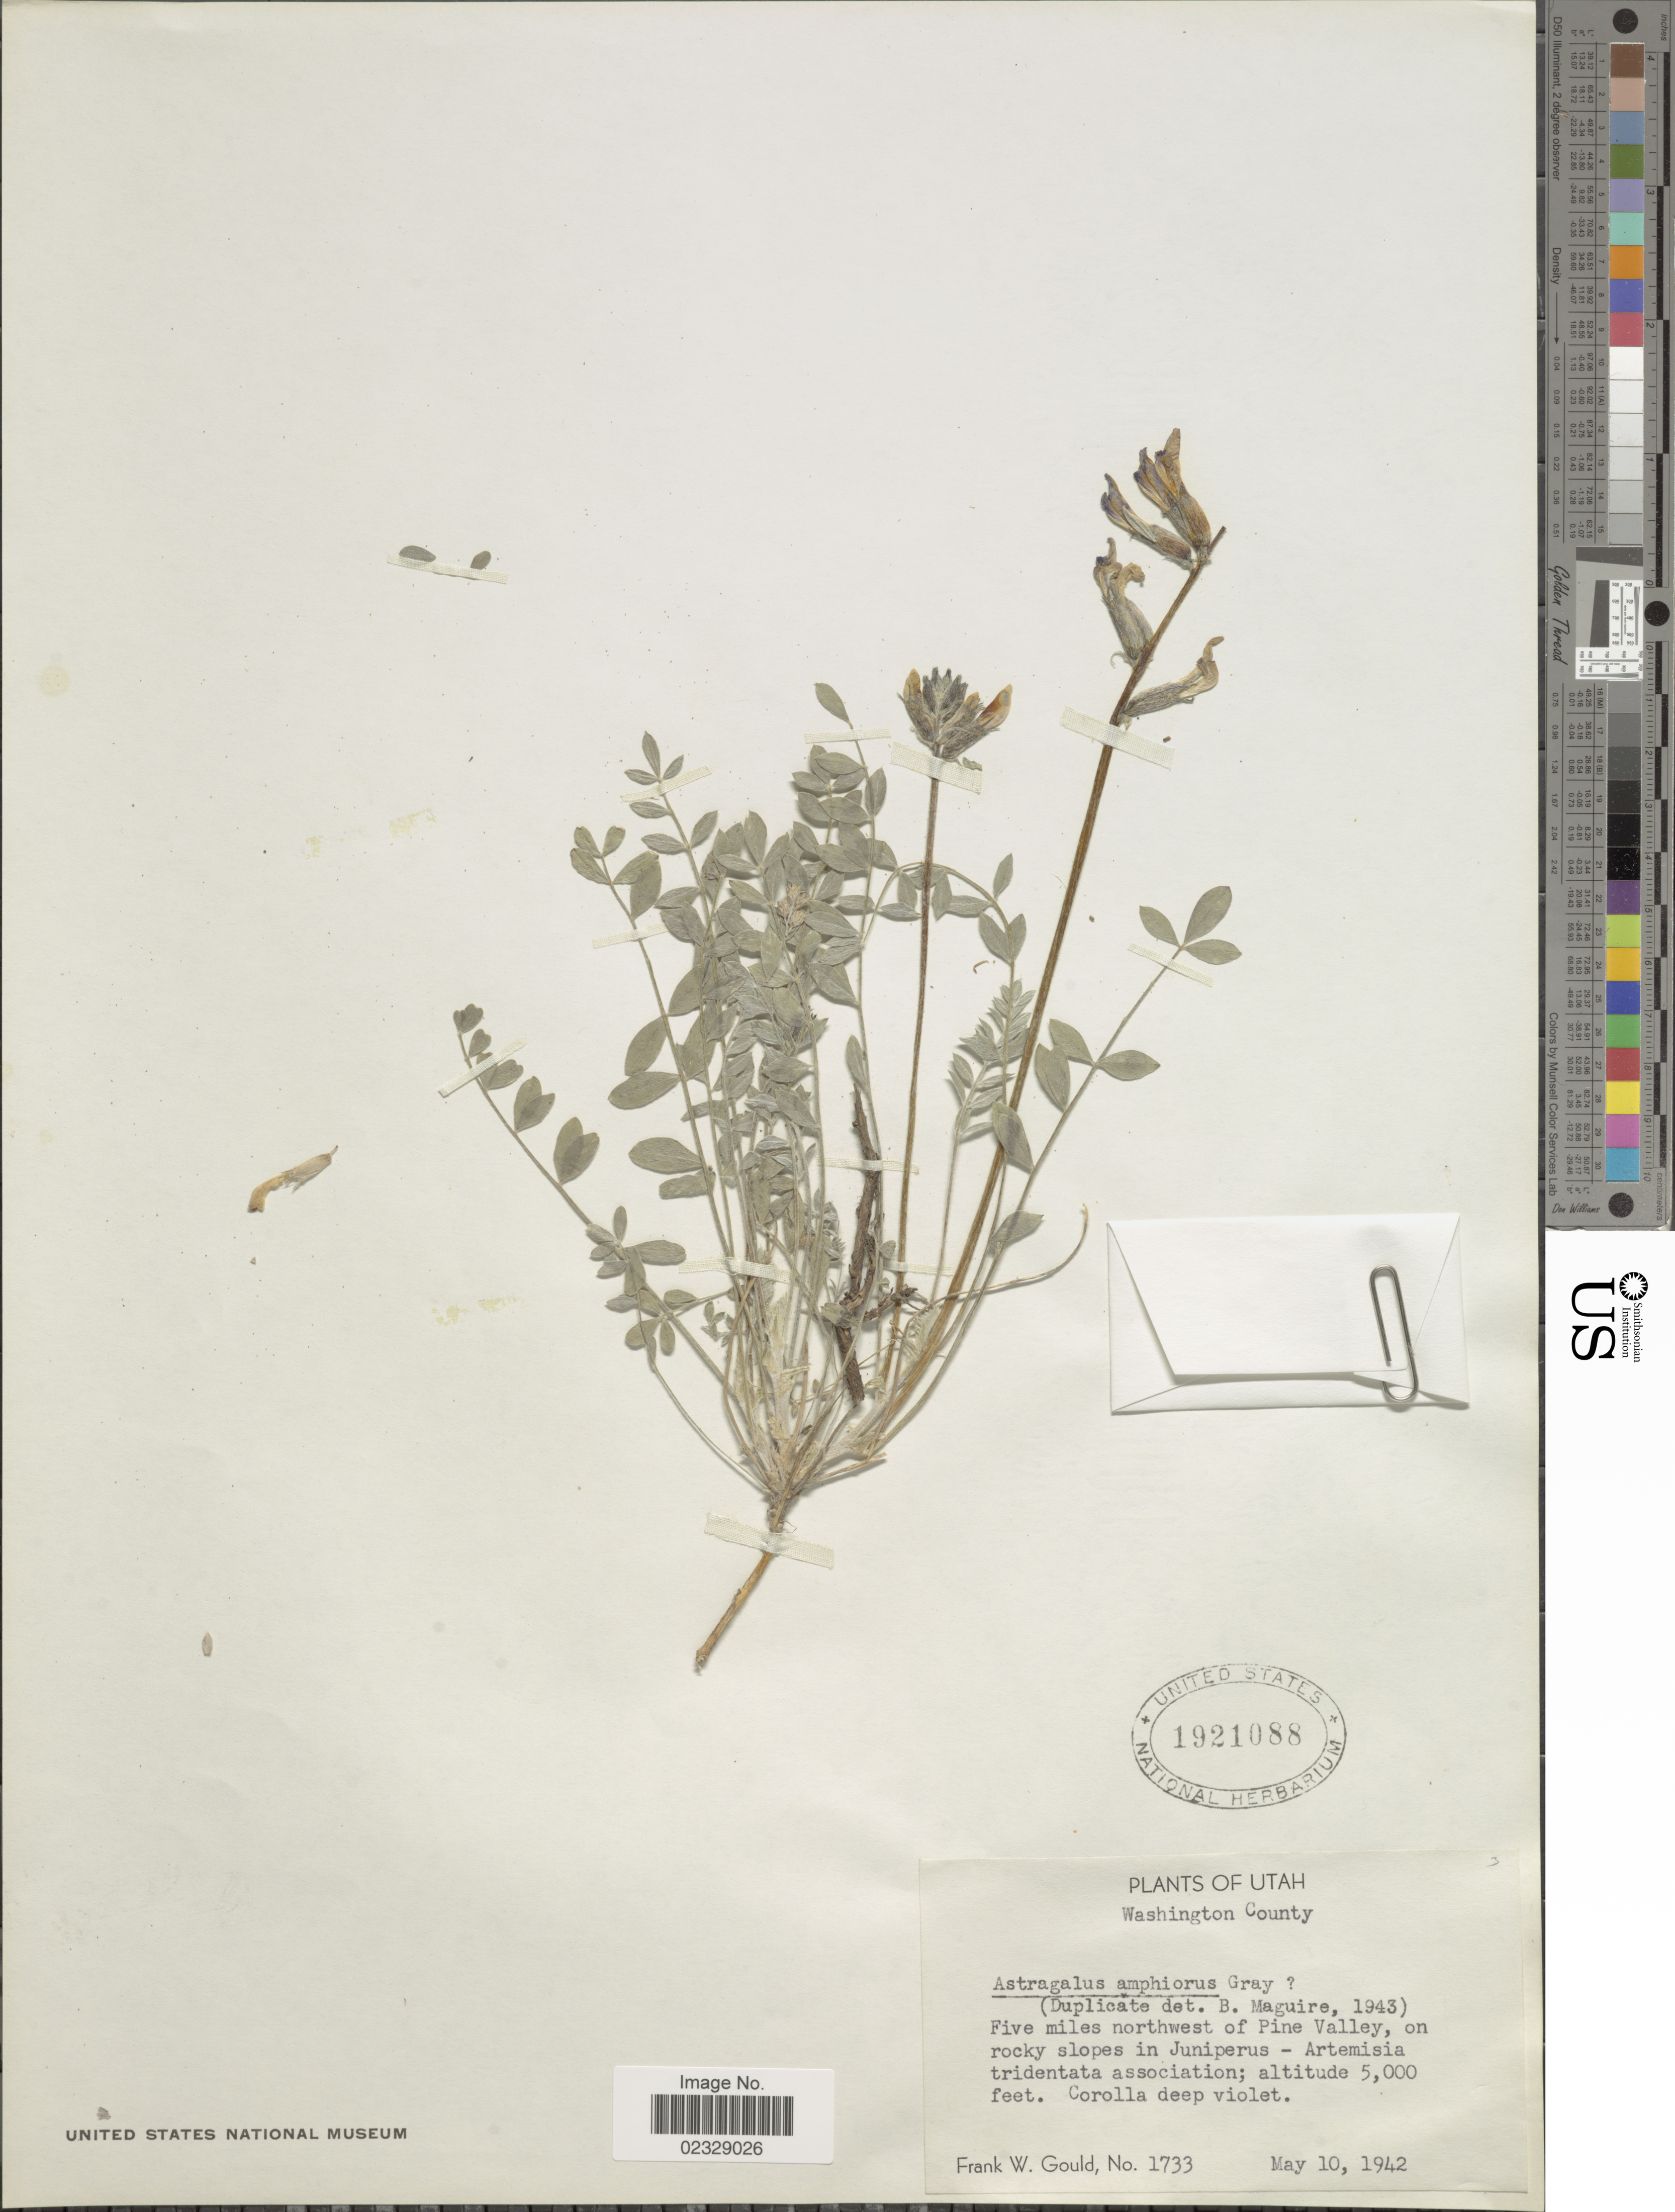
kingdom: Plantae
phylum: Tracheophyta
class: Magnoliopsida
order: Fabales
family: Fabaceae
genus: Astragalus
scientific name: Astragalus amphioxys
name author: A. Gray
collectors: F. W. Gould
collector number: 1733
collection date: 1942-05-10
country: United States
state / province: Utah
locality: Washington County, Five miles northwest of Pine Valley, on rocky slope in Juniperus - Artemisia tridentata association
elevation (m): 1524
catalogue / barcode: US 1921088